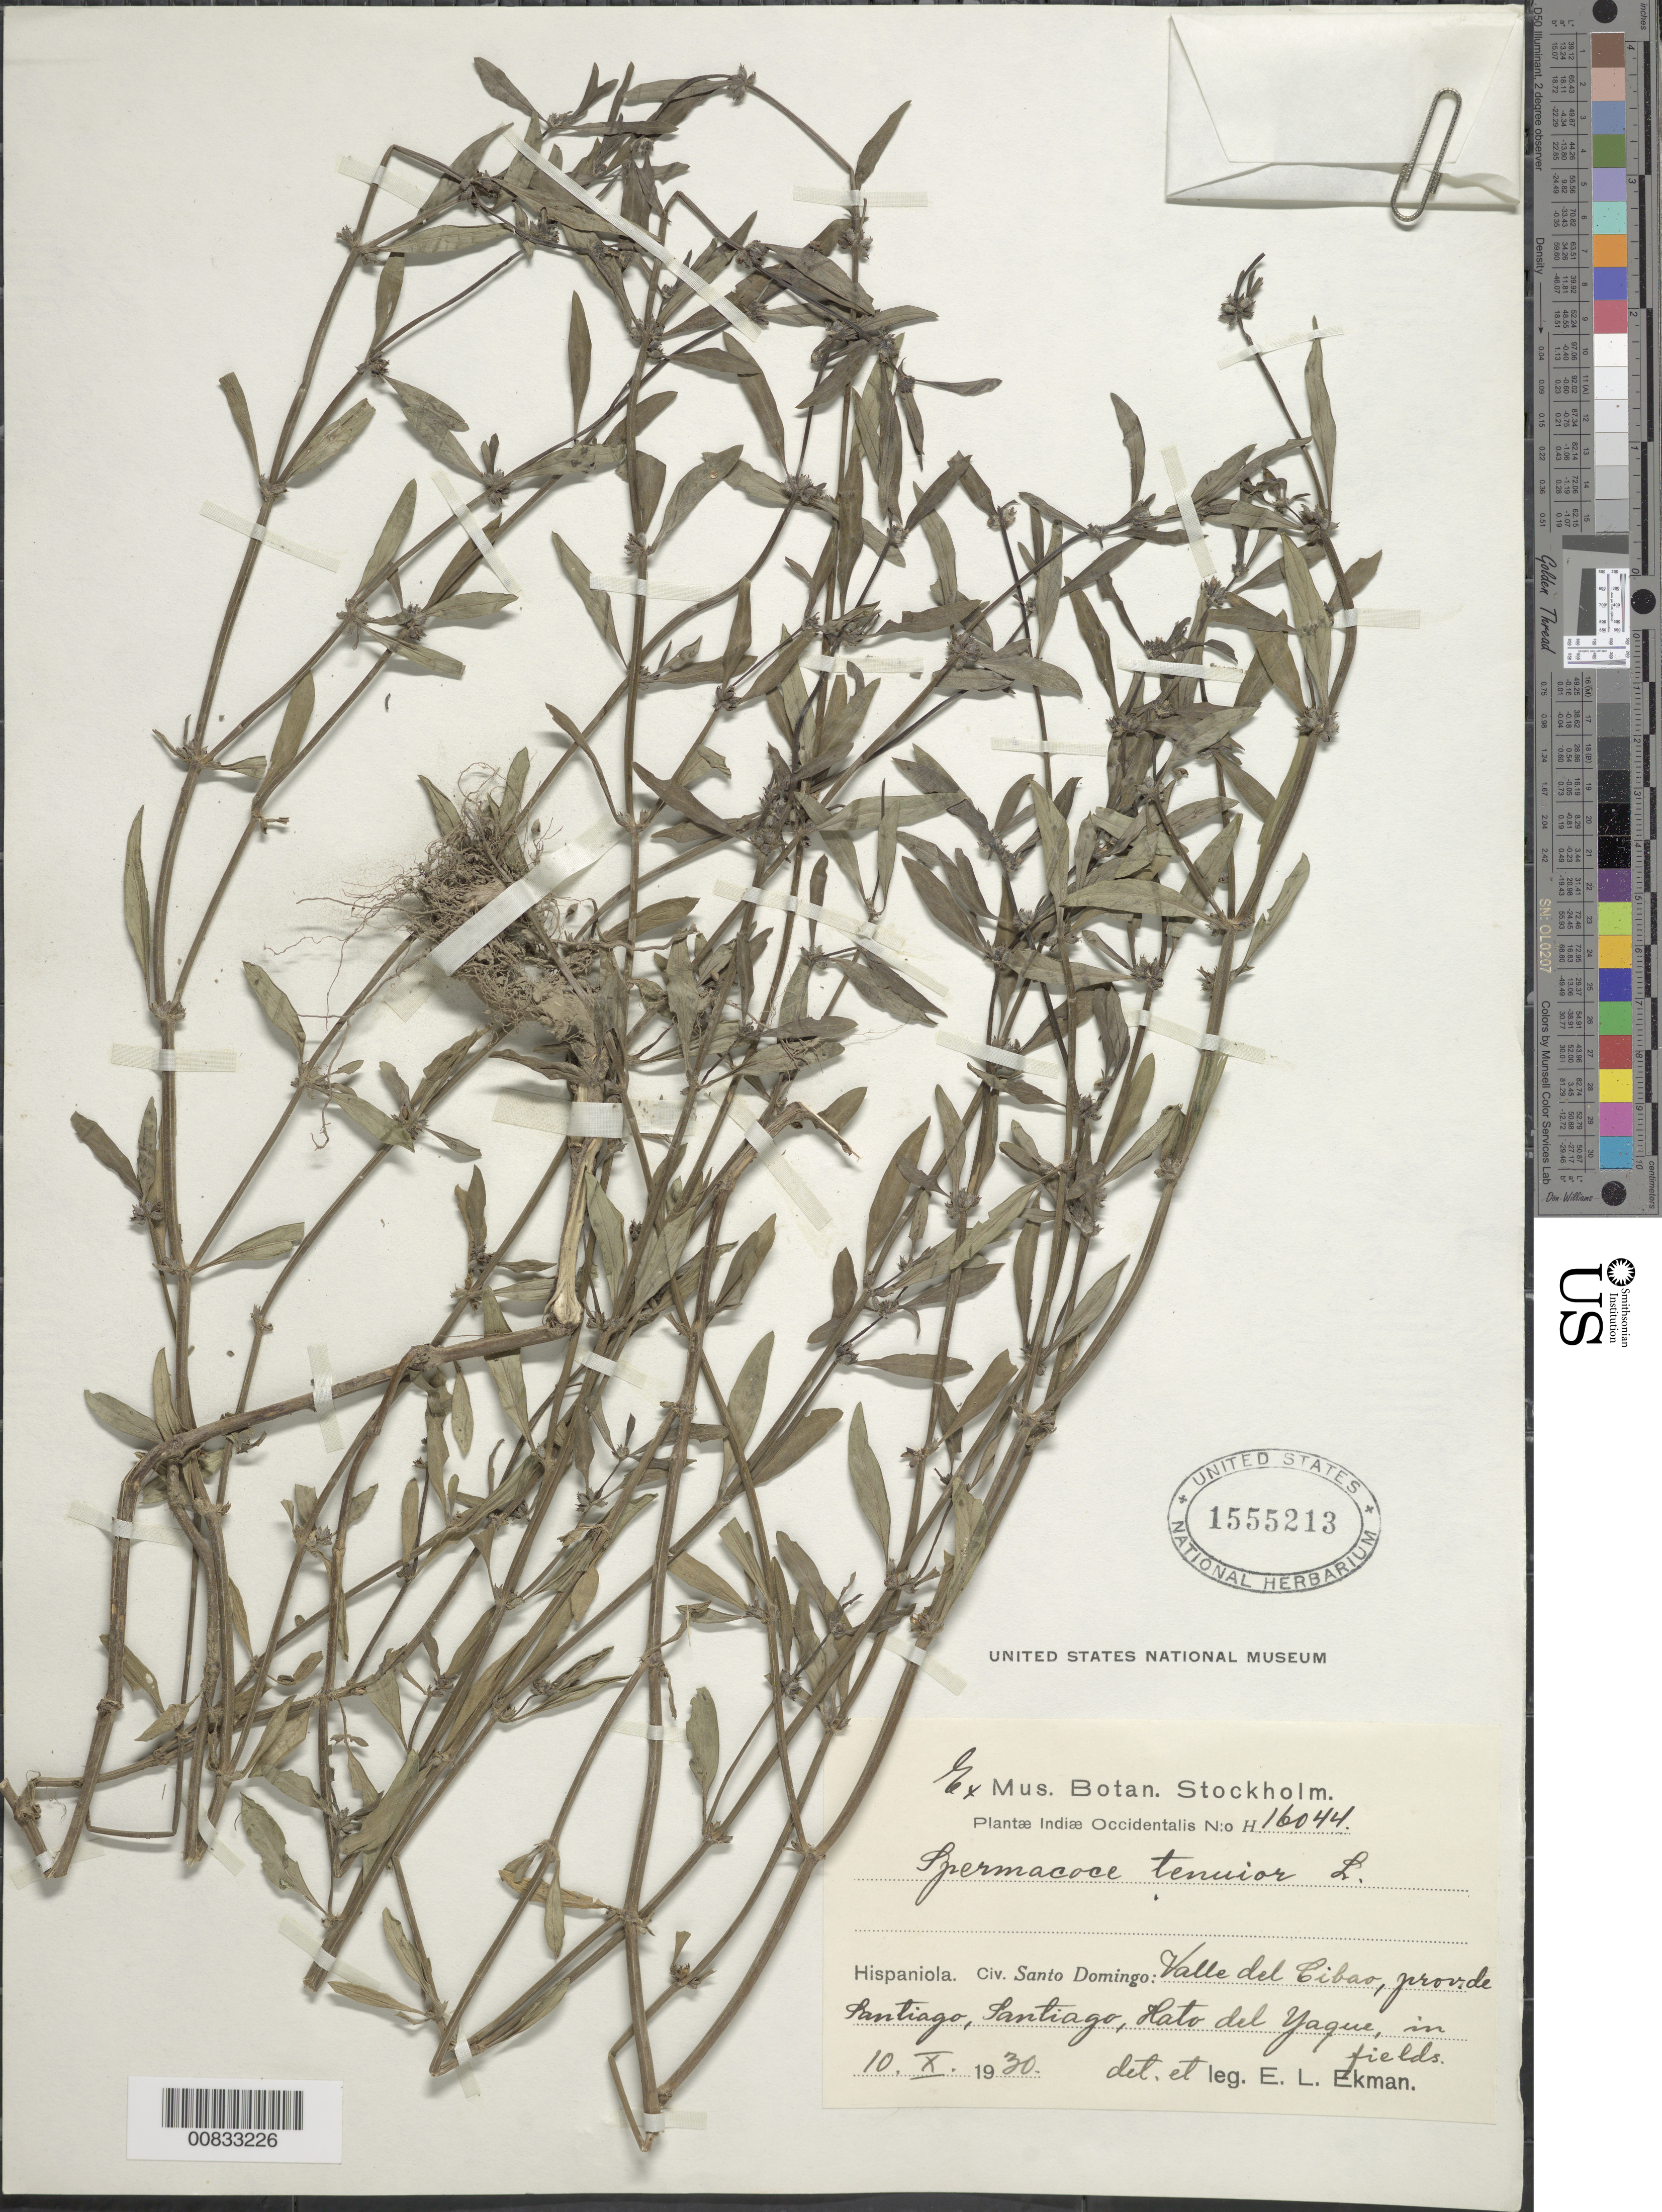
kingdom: Plantae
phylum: Tracheophyta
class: Magnoliopsida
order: Gentianales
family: Rubiaceae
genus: Spermacoce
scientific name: Spermacoce tenuior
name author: L.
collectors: E. L. Ekman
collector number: H 16044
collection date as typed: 10 Oct 1930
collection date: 1930-10-10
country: Dominican Republic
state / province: Santiago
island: Hispaniola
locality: Valle del Cibao, Santiago, Hato del Yaque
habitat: In fields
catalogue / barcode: US 1555213